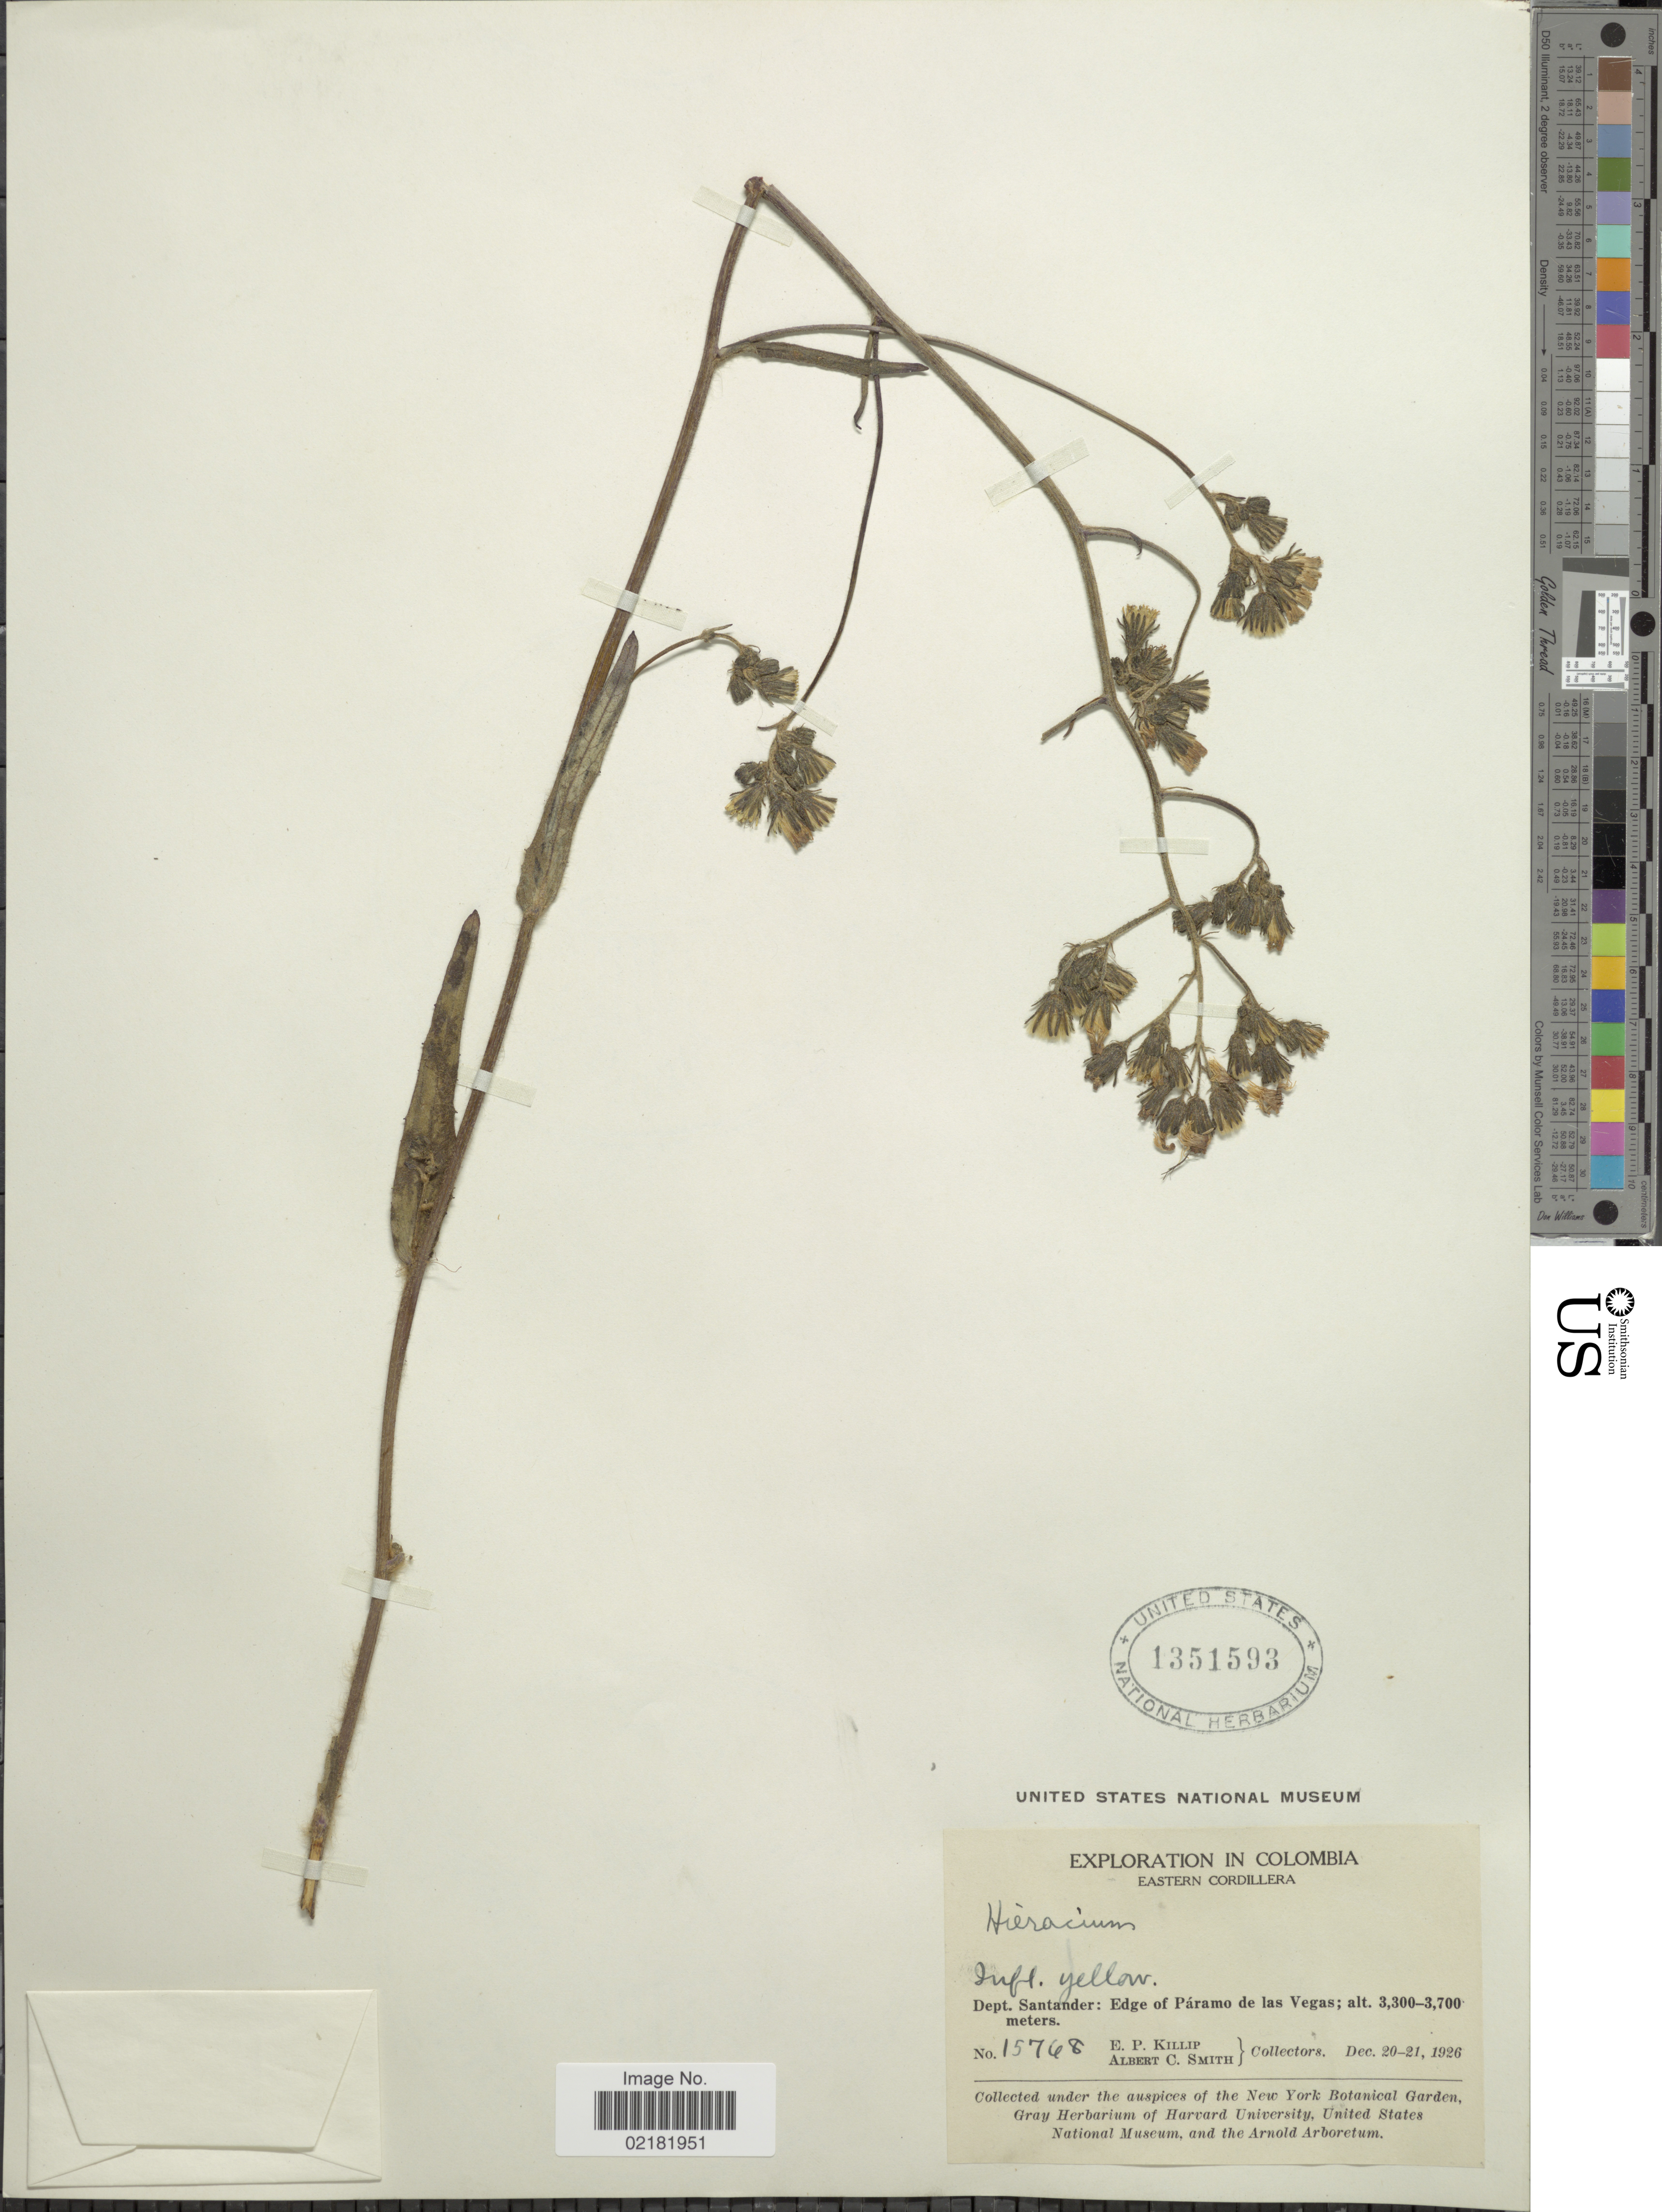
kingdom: Plantae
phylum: Tracheophyta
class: Magnoliopsida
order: Asterales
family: Asteraceae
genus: Hieracium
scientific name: Hieracium repandulare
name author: Druce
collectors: E. P. Killip & A. C. Smith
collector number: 15768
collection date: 1926-12-20/1926-12-21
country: Colombia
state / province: Santander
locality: Eastern Cordillera, Edge of Paramo de las Vegas.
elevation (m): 3300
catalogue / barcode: US 1351593